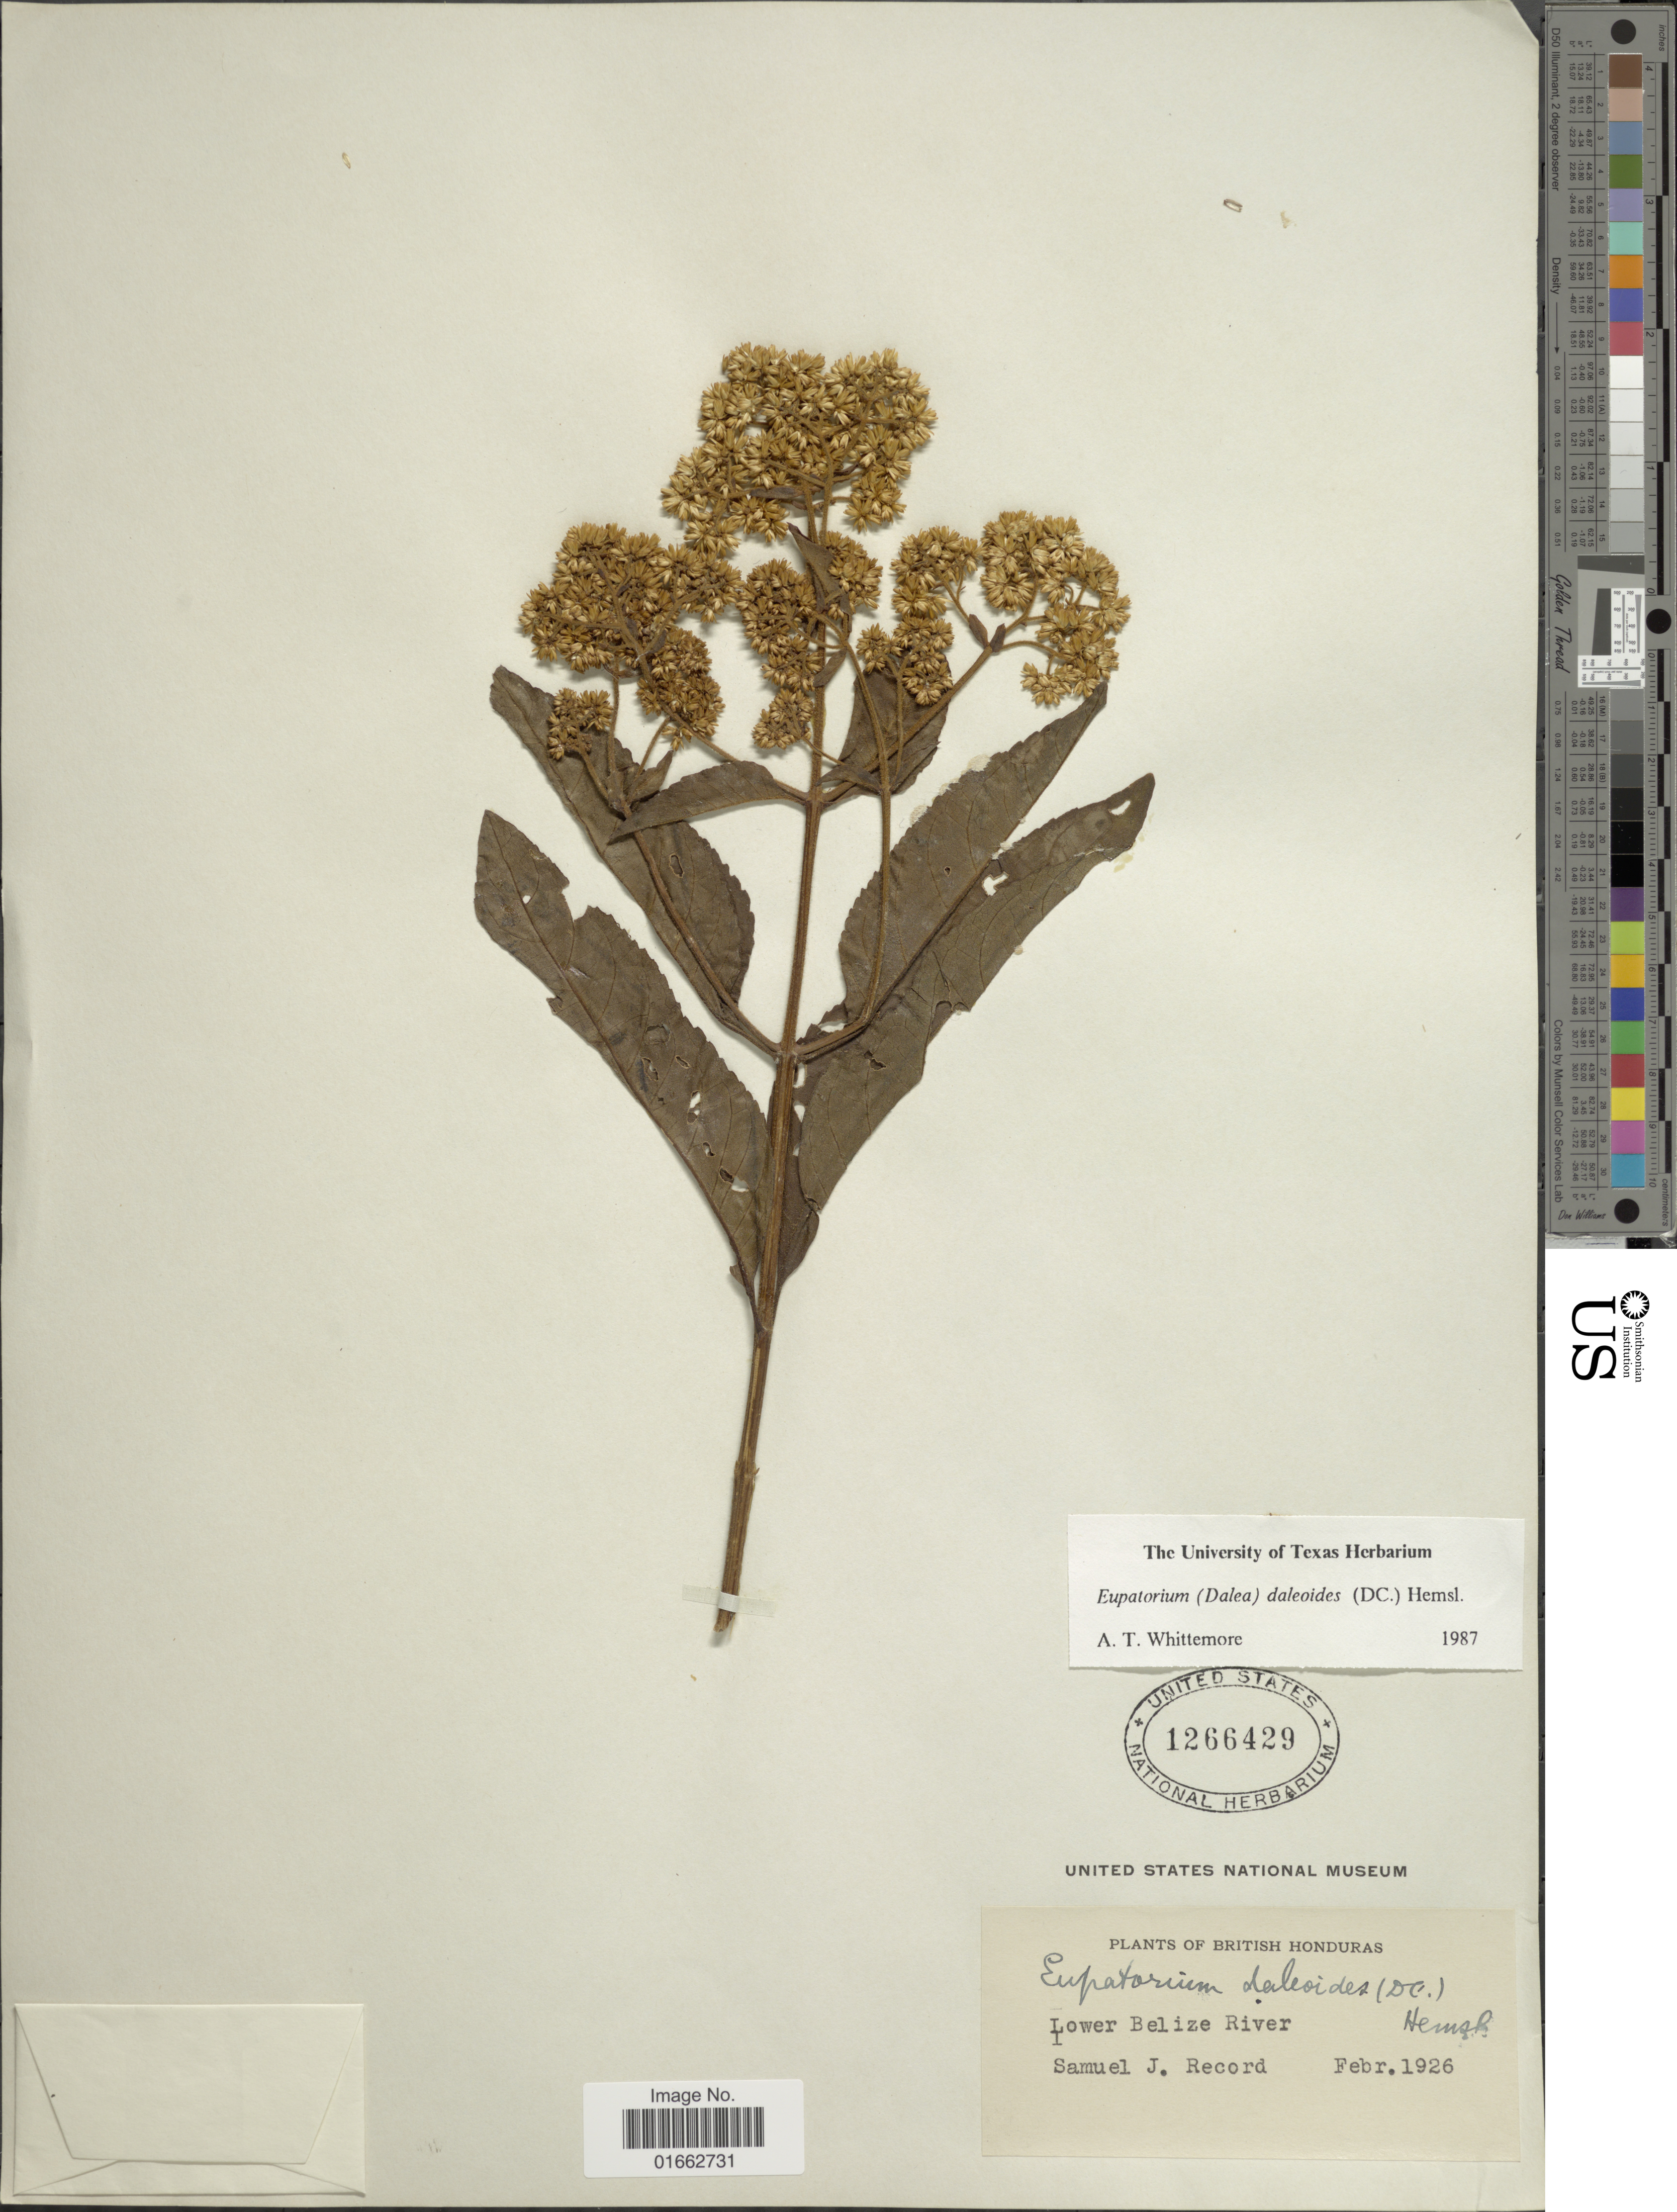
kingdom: Plantae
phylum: Tracheophyta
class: Magnoliopsida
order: Asterales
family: Asteraceae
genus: Critonia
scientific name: Critonia daleoides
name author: DC.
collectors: S. J. Record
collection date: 1926-02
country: Belize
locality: British Honduras, Lower Belize River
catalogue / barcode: US 1266429